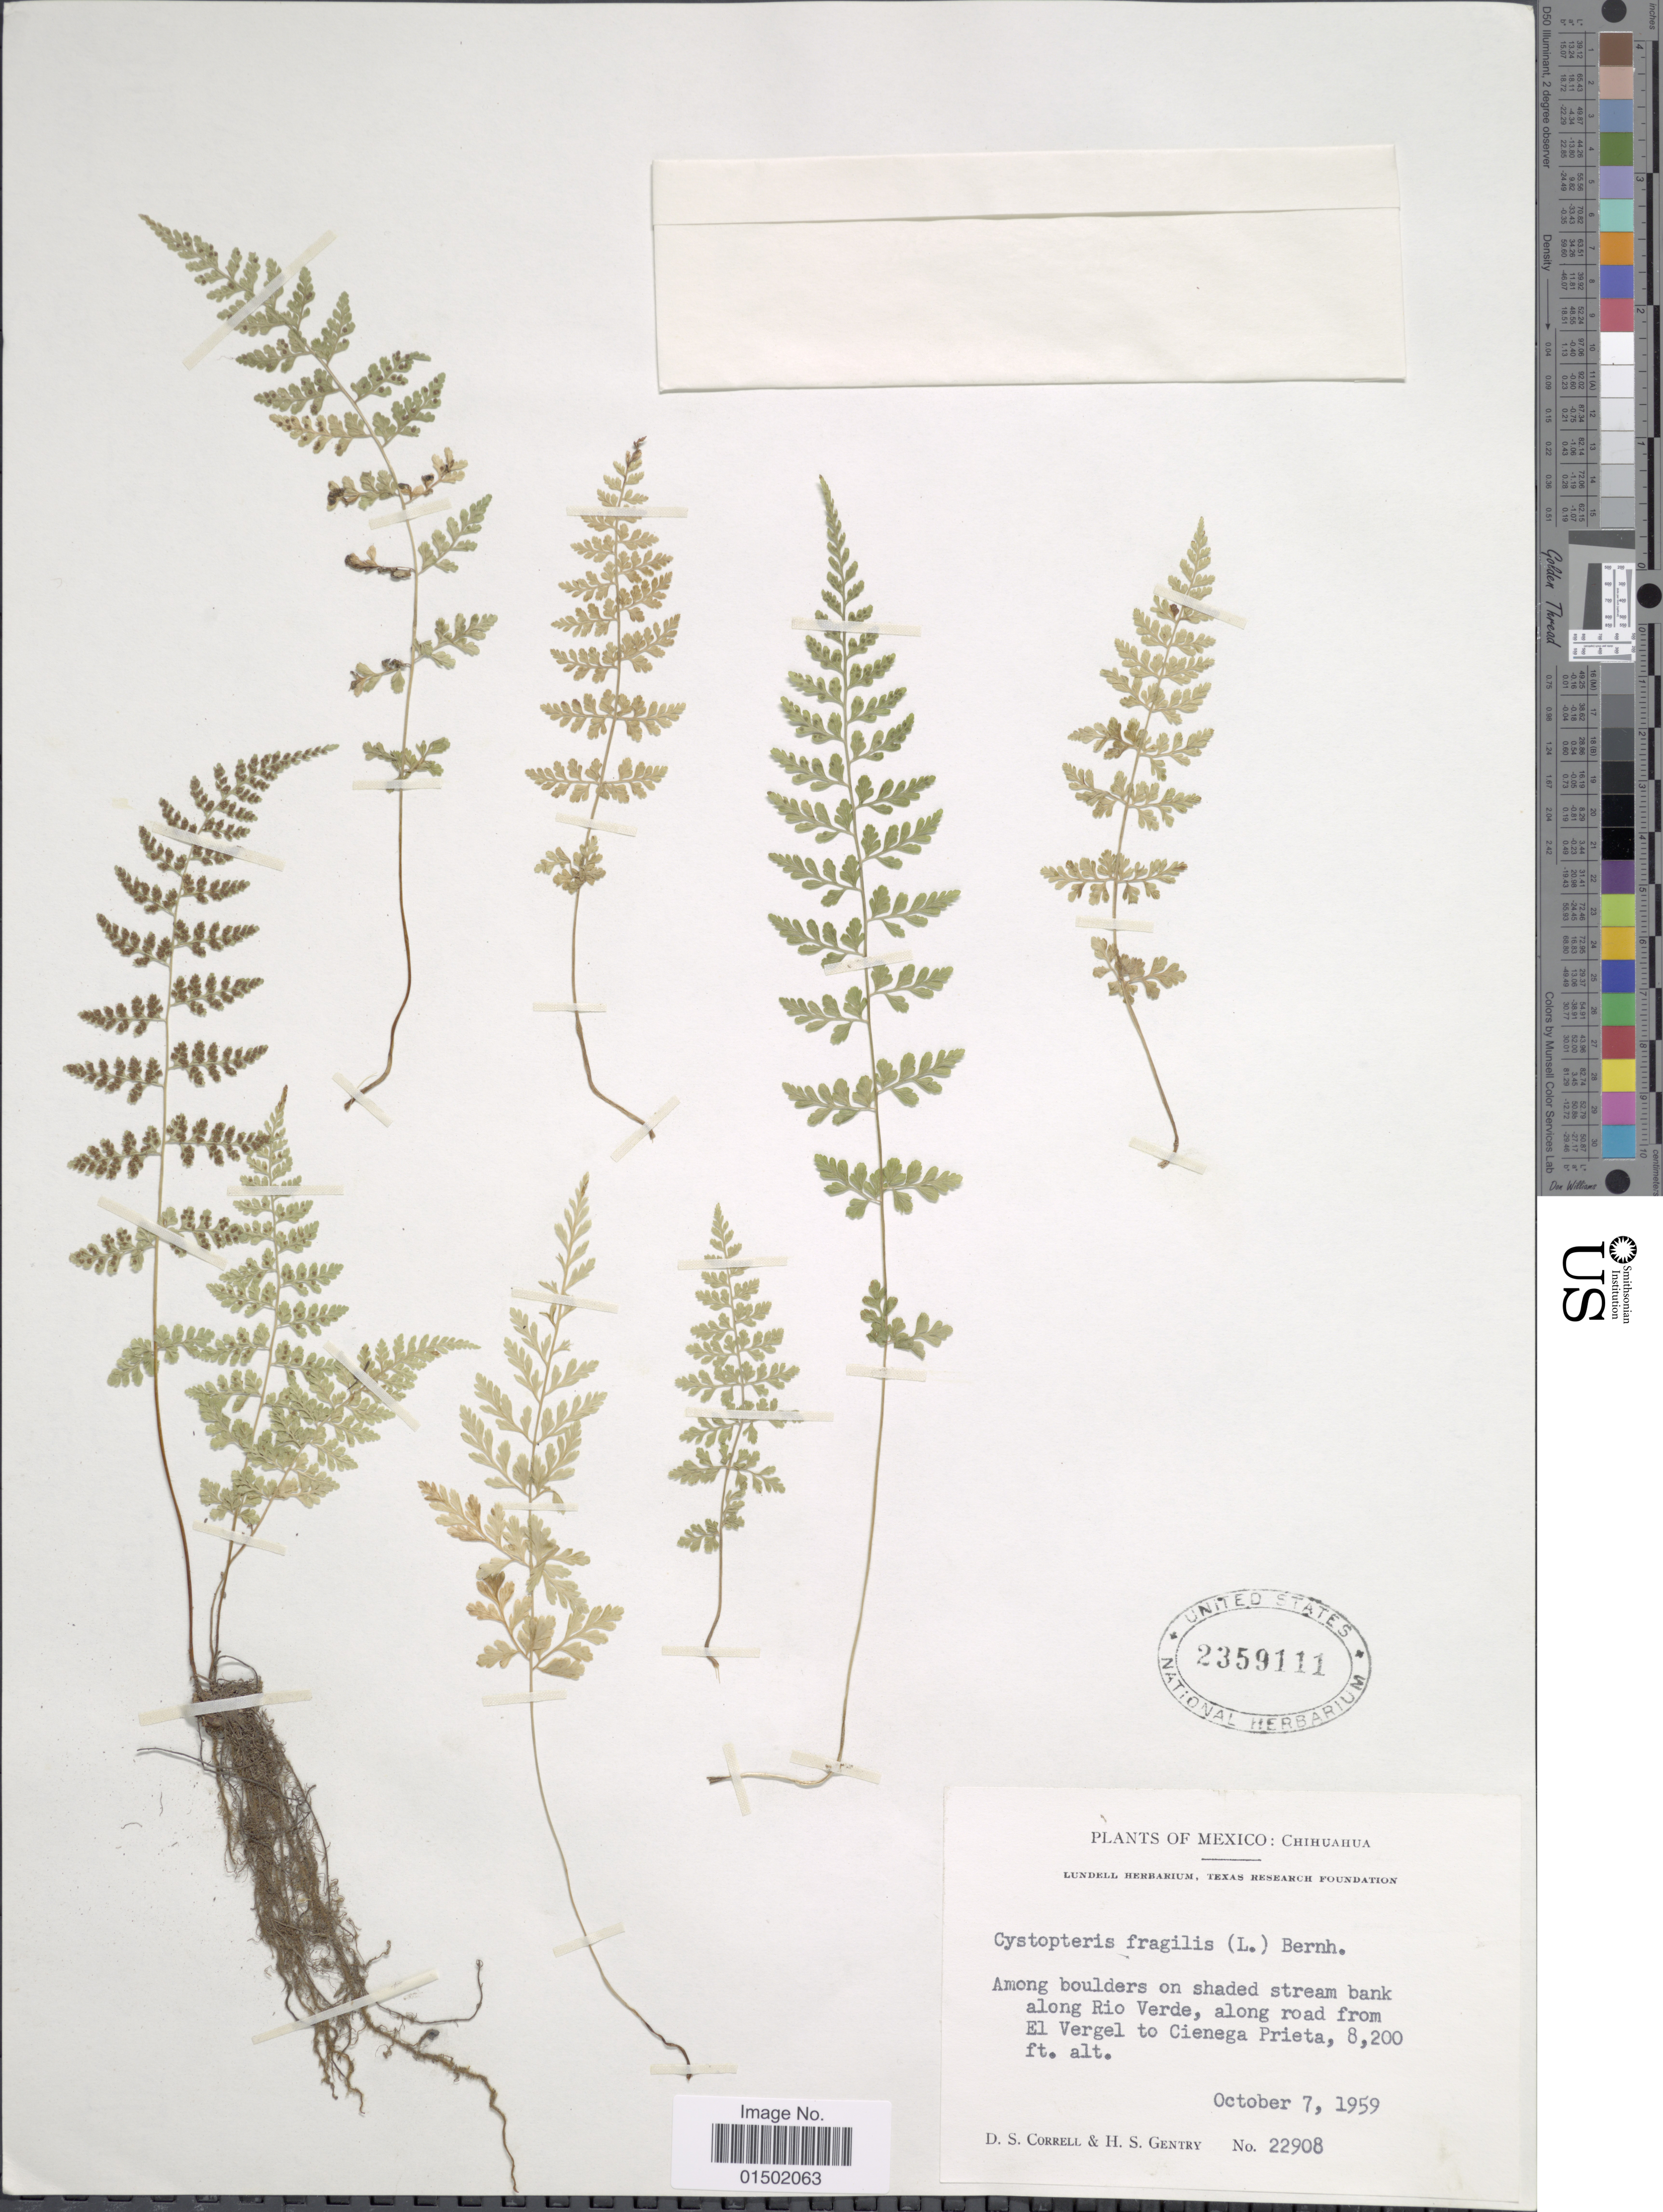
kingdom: Plantae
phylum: Tracheophyta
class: Polypodiopsida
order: Polypodiales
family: Cystopteridaceae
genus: Cystopteris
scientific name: Cystopteris fragilis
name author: (L.) Bernh.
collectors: D. S. Correll & H. S. Gentry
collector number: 22908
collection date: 1959-10-07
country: Mexico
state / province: Chihuahua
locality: Among boulders on shaded stream bank along Rio Verde, along road from El Vergel to Cienega Prieta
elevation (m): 2499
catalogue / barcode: US 2359111